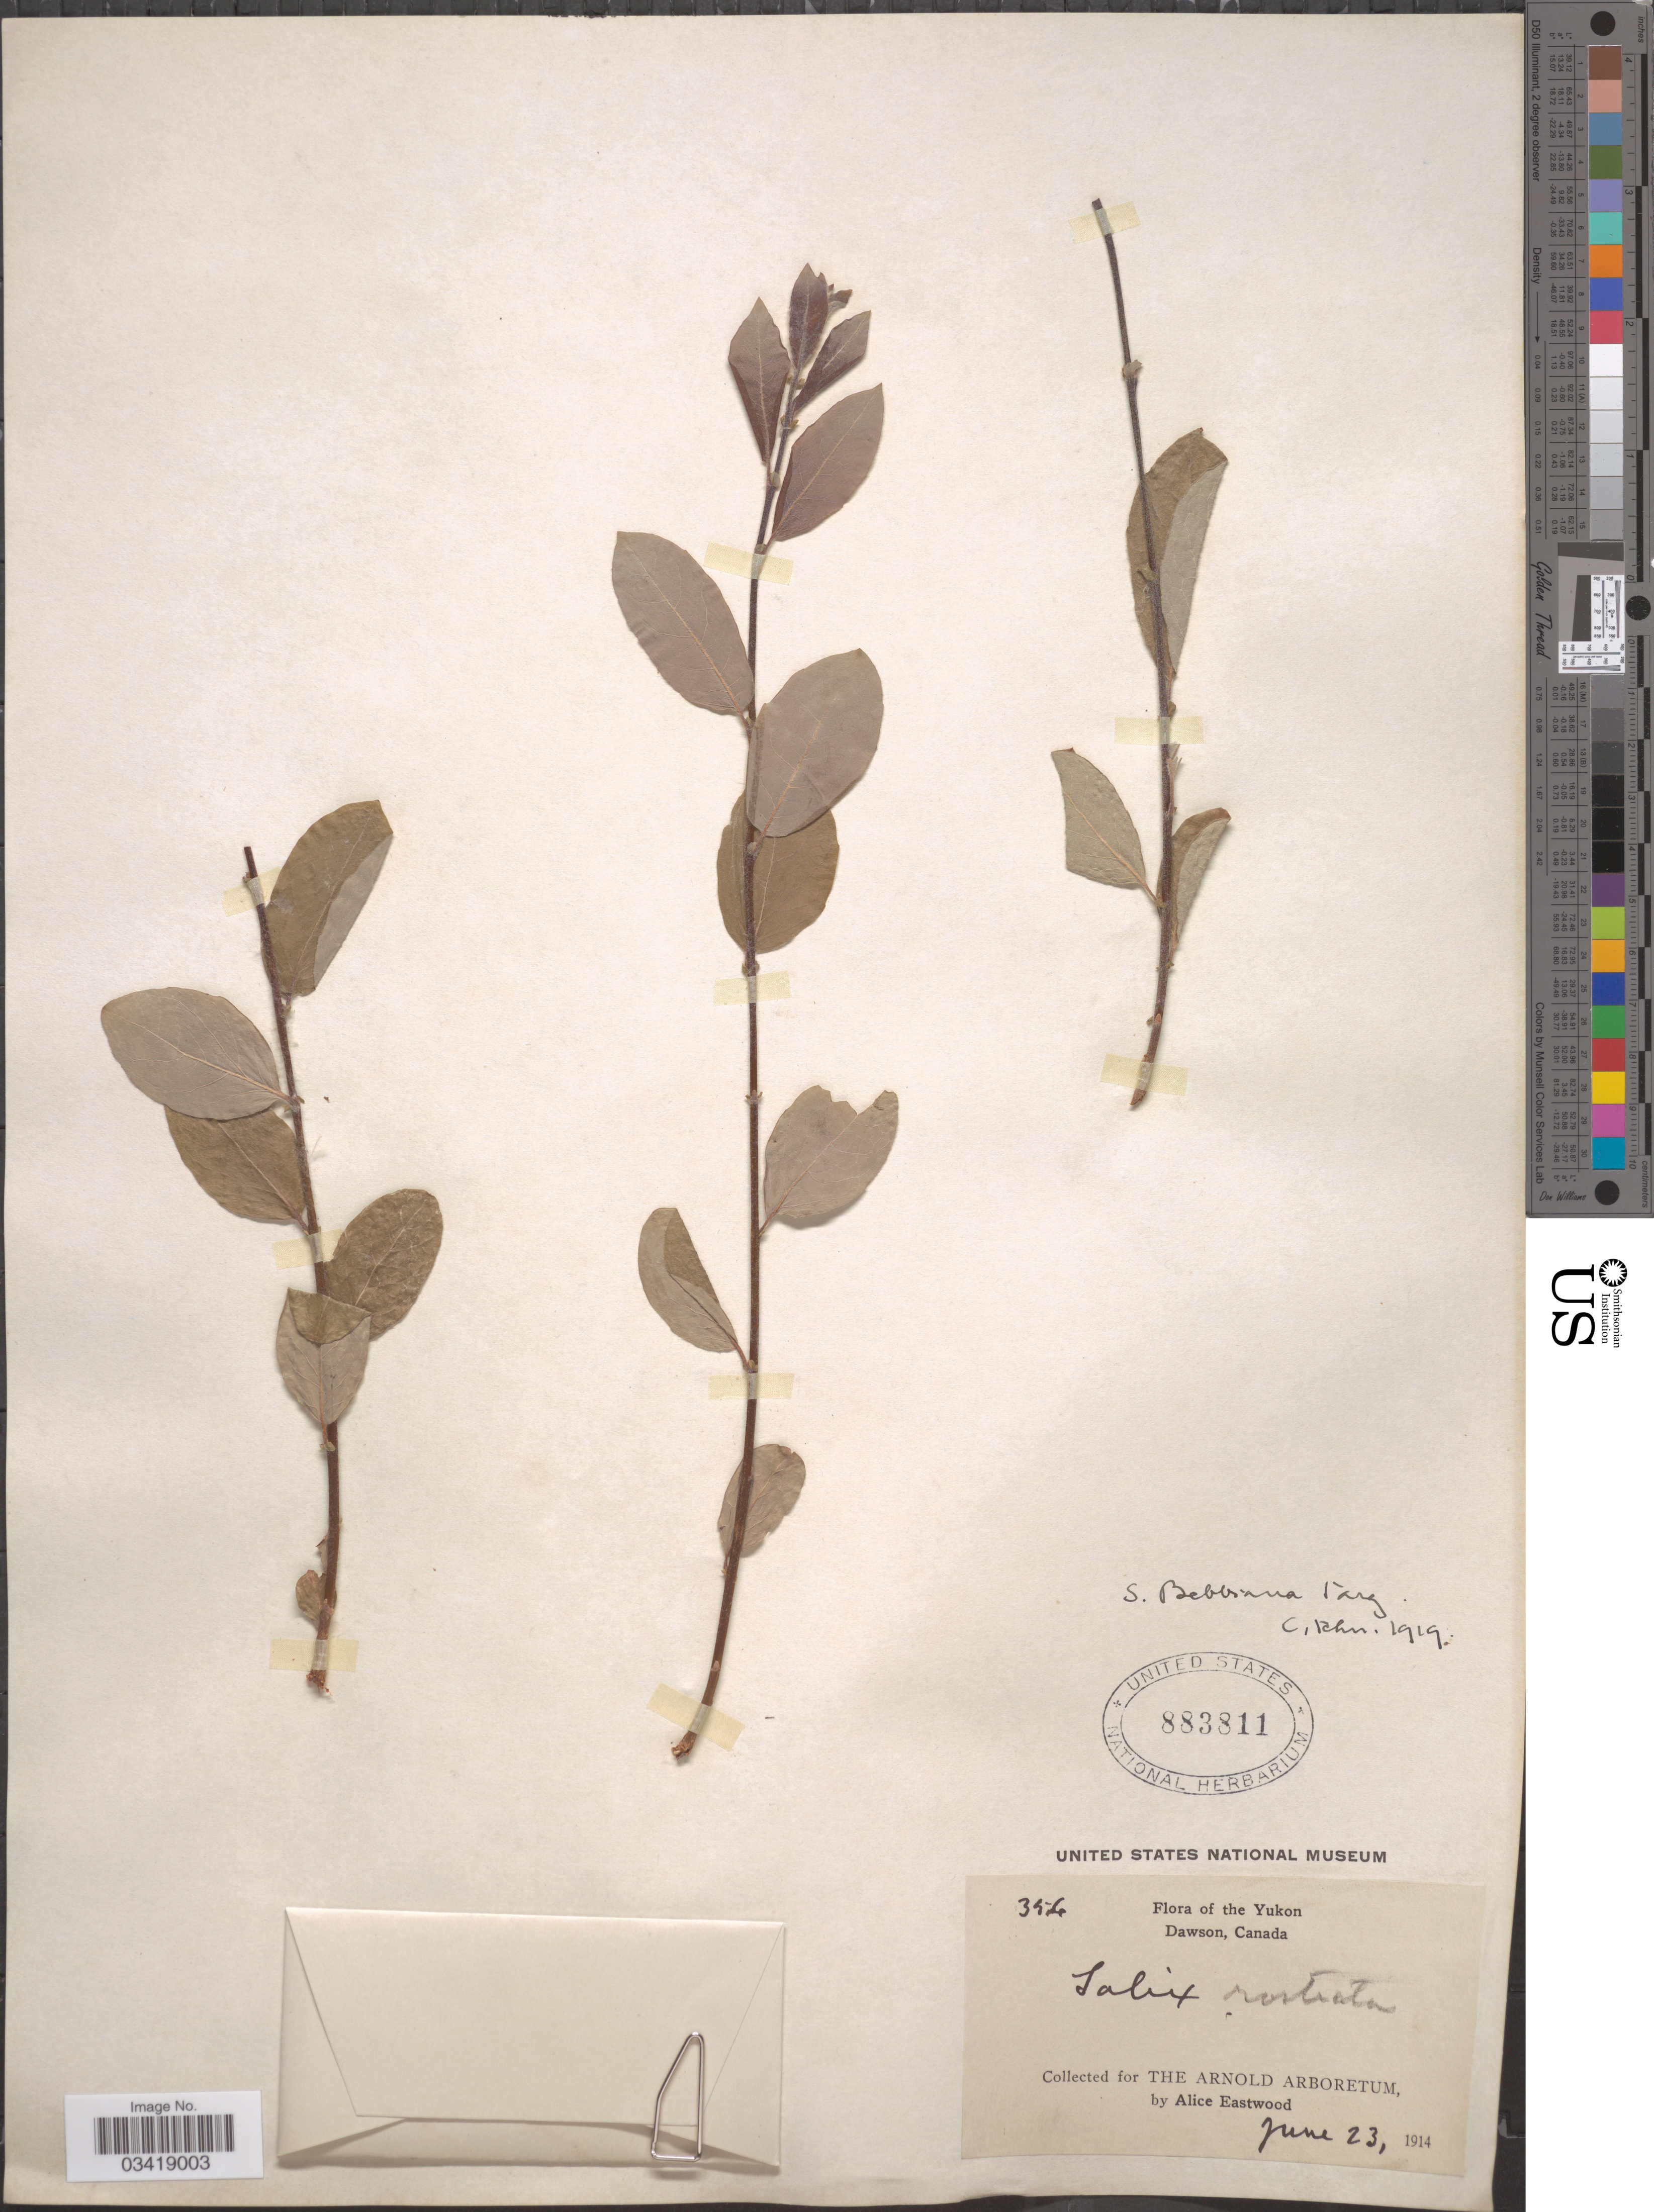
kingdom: Plantae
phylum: Tracheophyta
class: Magnoliopsida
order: Malpighiales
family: Salicaceae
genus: Salix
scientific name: Salix bebbiana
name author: Sarg.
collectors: A. Eastwood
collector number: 356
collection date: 1914-06-23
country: Canada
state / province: Yukon Territory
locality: Yukon. Dawson.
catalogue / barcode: US 883811